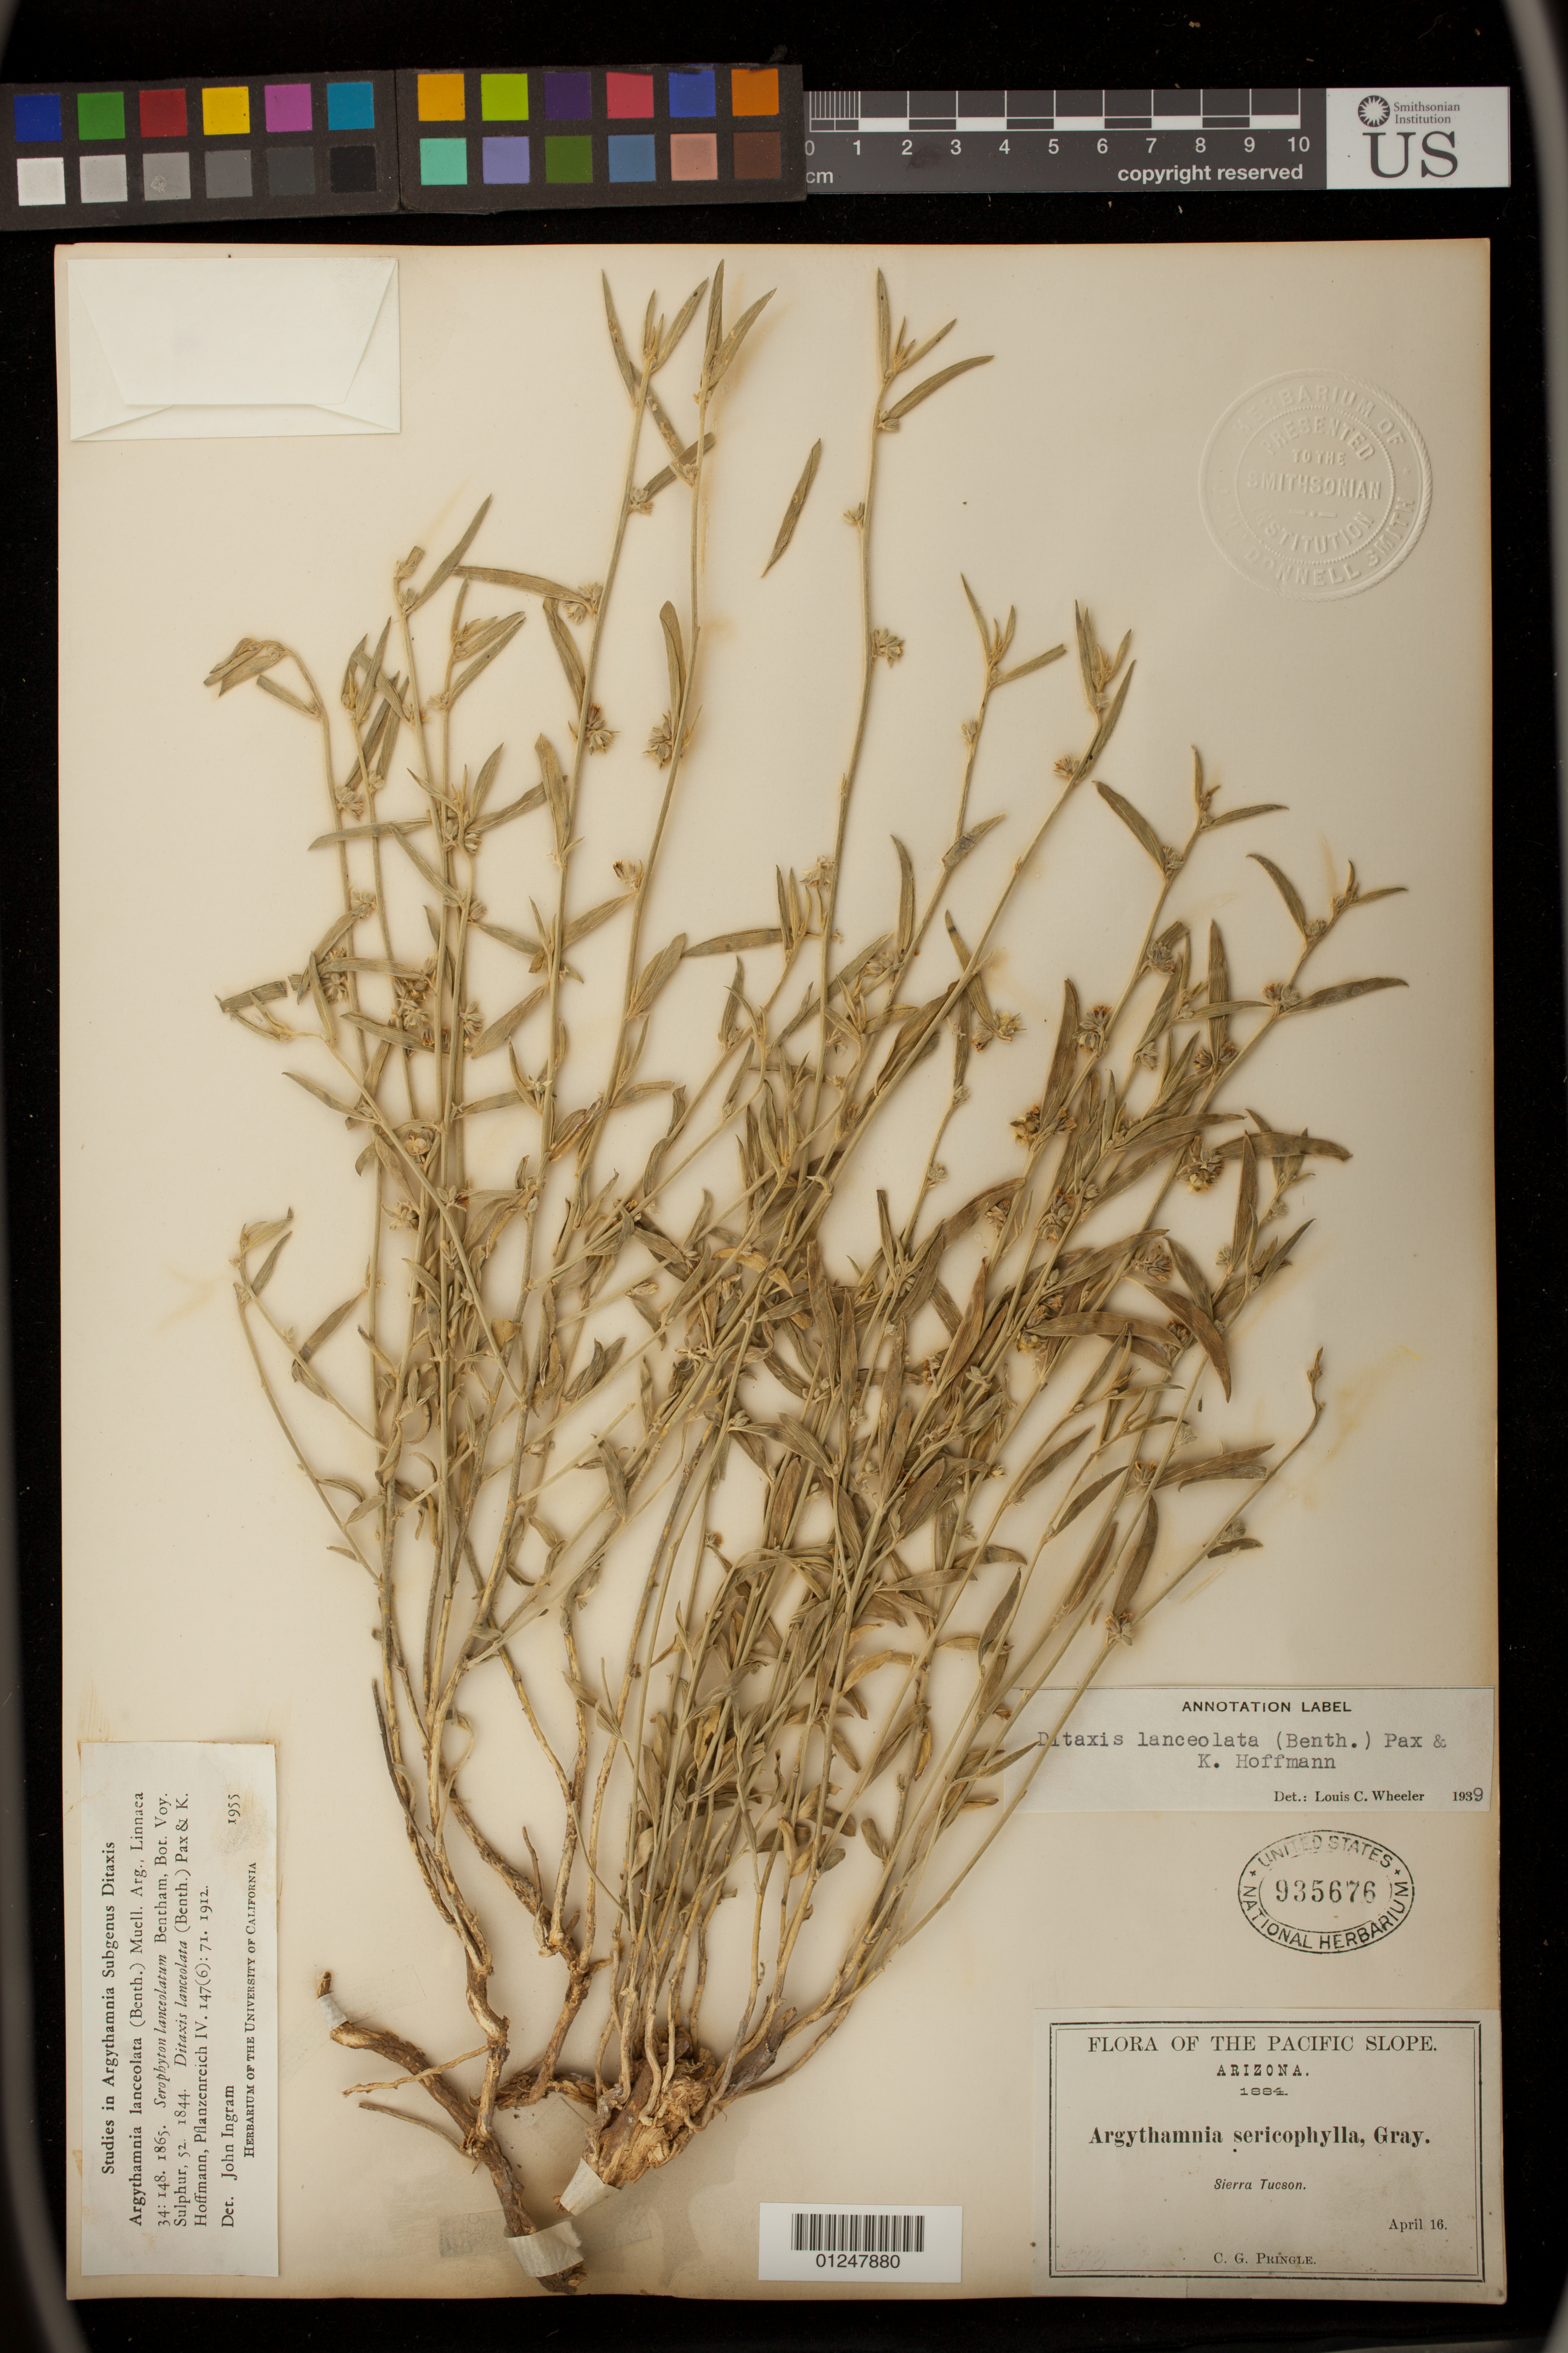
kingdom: Plantae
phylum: Tracheophyta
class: Magnoliopsida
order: Malpighiales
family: Euphorbiaceae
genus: Argythamnia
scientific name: Argythamnia lanceolata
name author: (Benth.) Müll. Arg.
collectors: C. G. Pringle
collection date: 1884-04-16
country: United States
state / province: Arizona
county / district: Pinal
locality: Sierra Tucson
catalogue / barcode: US 935676